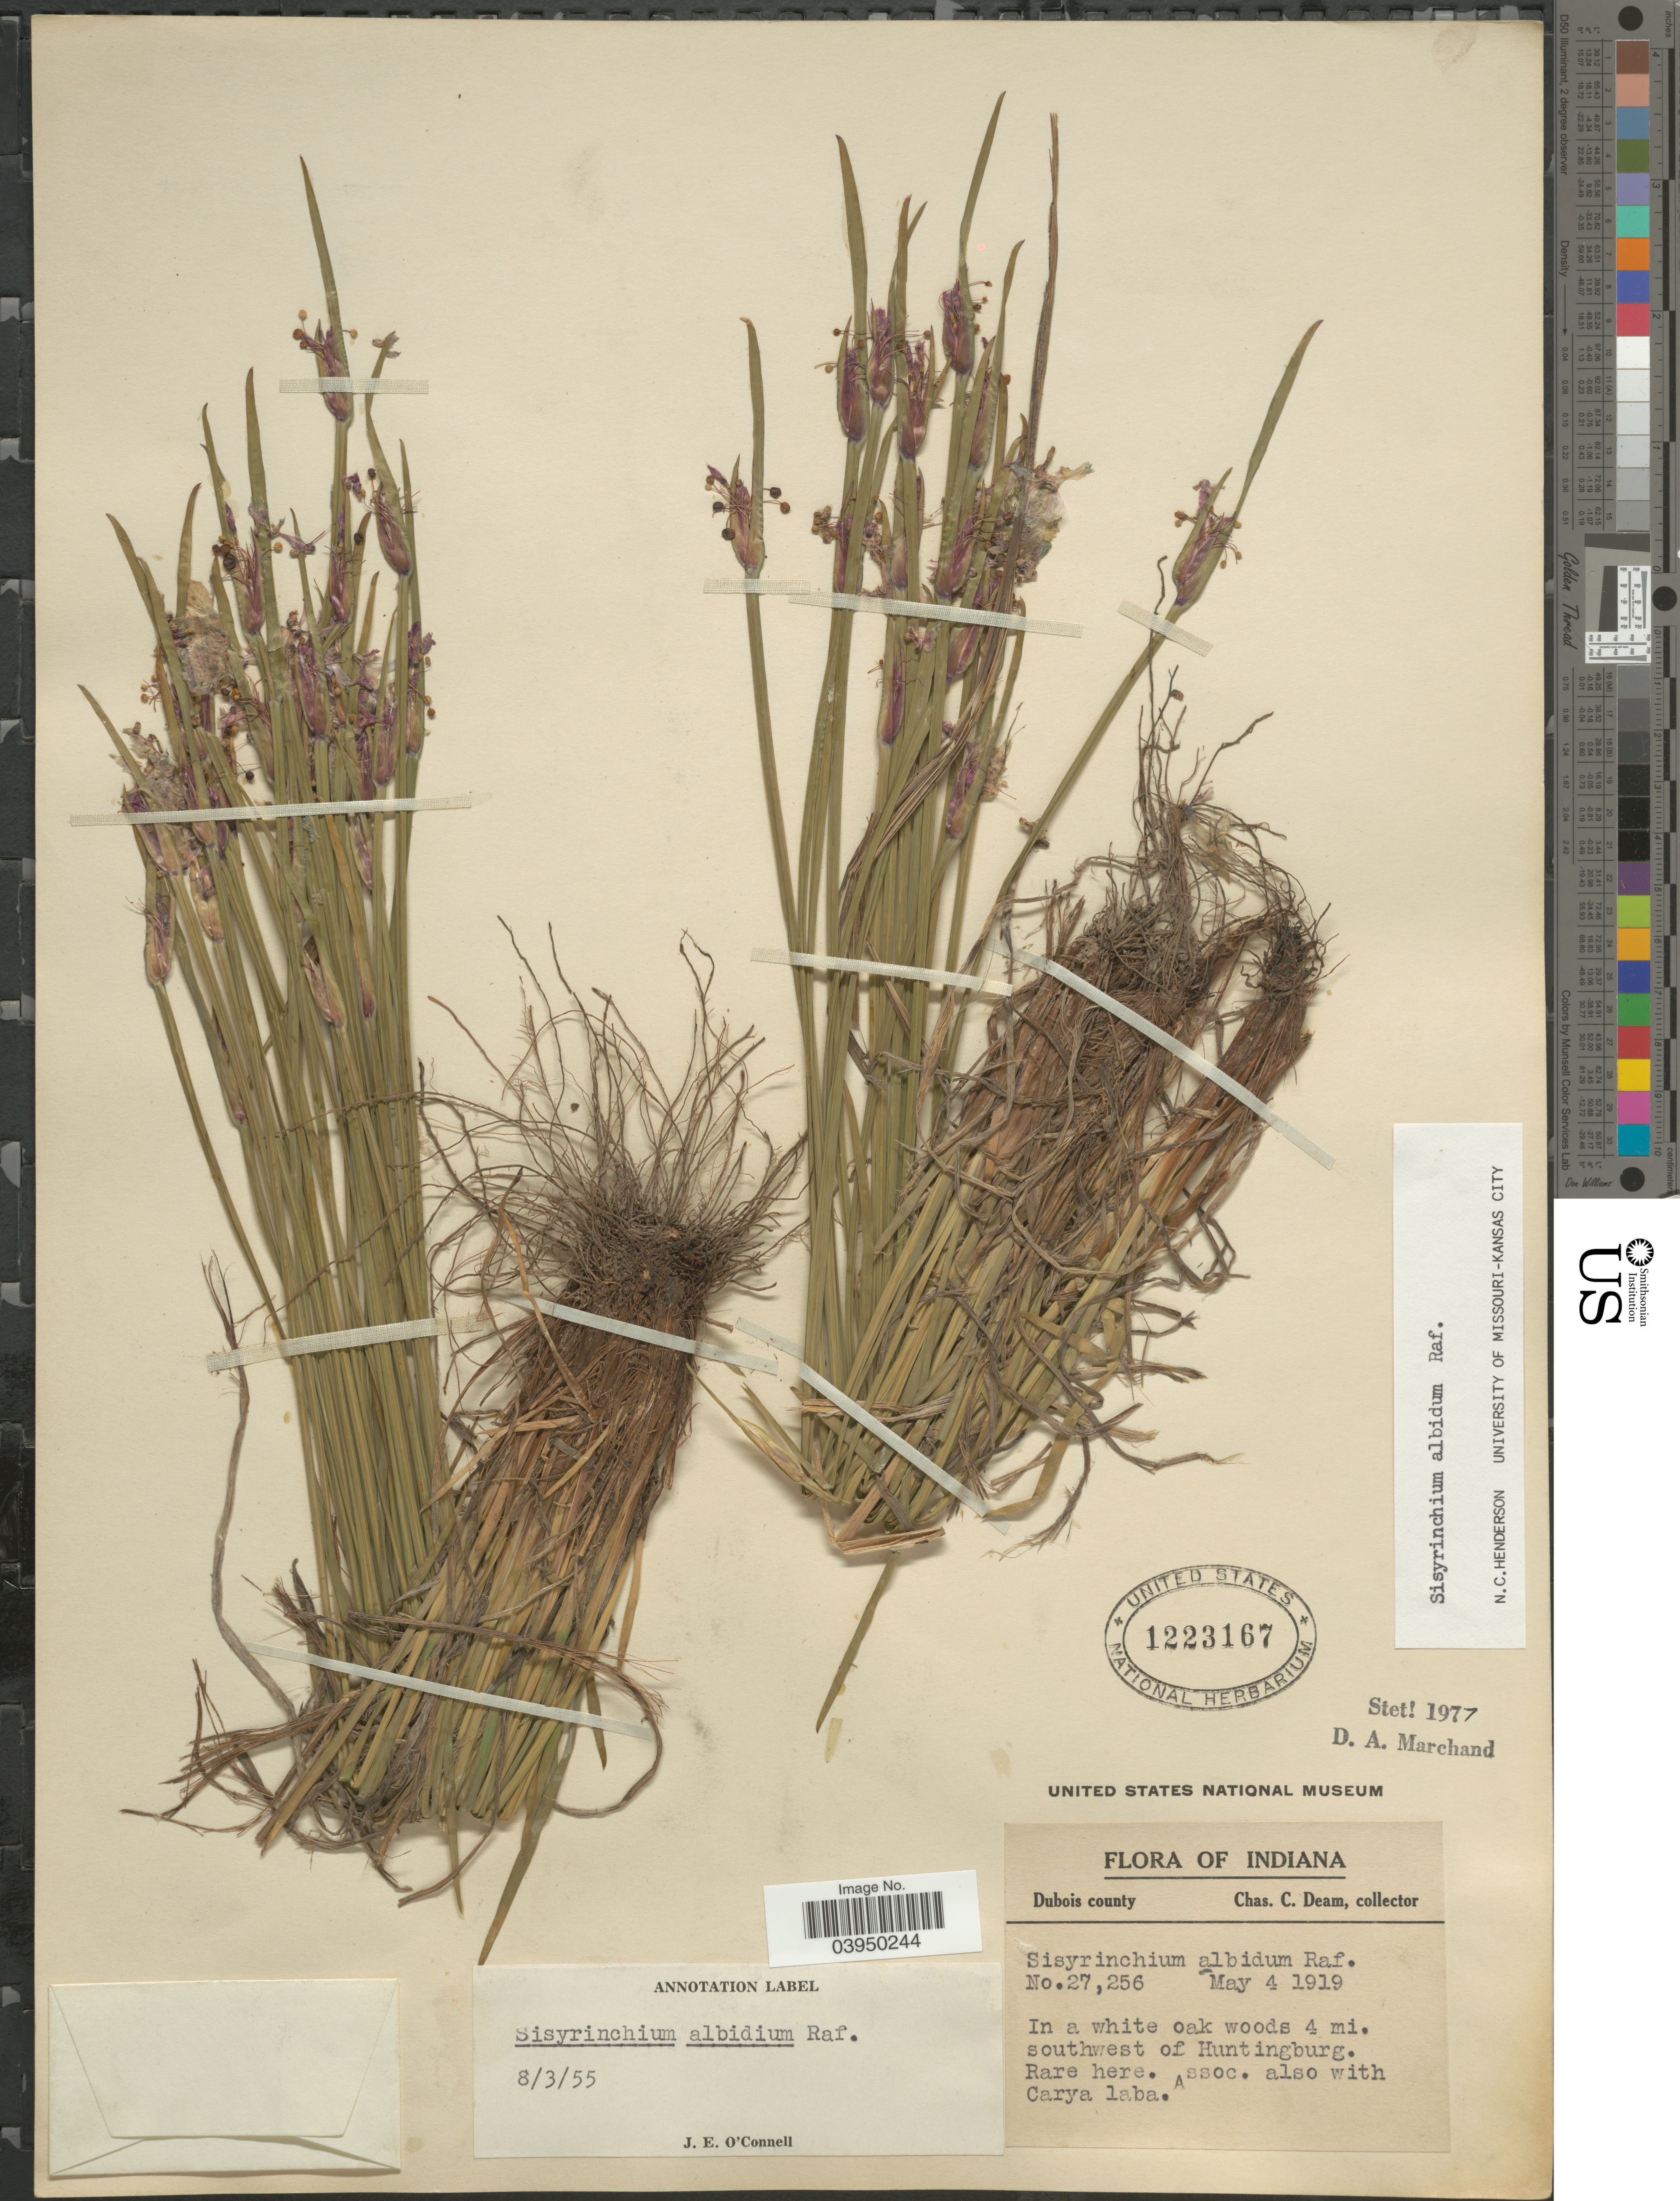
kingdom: Plantae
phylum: Tracheophyta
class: Liliopsida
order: Asparagales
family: Iridaceae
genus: Sisyrinchium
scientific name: Sisyrinchium albidum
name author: Raf.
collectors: C. C. Deam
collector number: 27256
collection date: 1919-05-04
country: United States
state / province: Indiana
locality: Dubois county. In a white oak woods 4 mi. southwest of Huntington.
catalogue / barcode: US 1223167